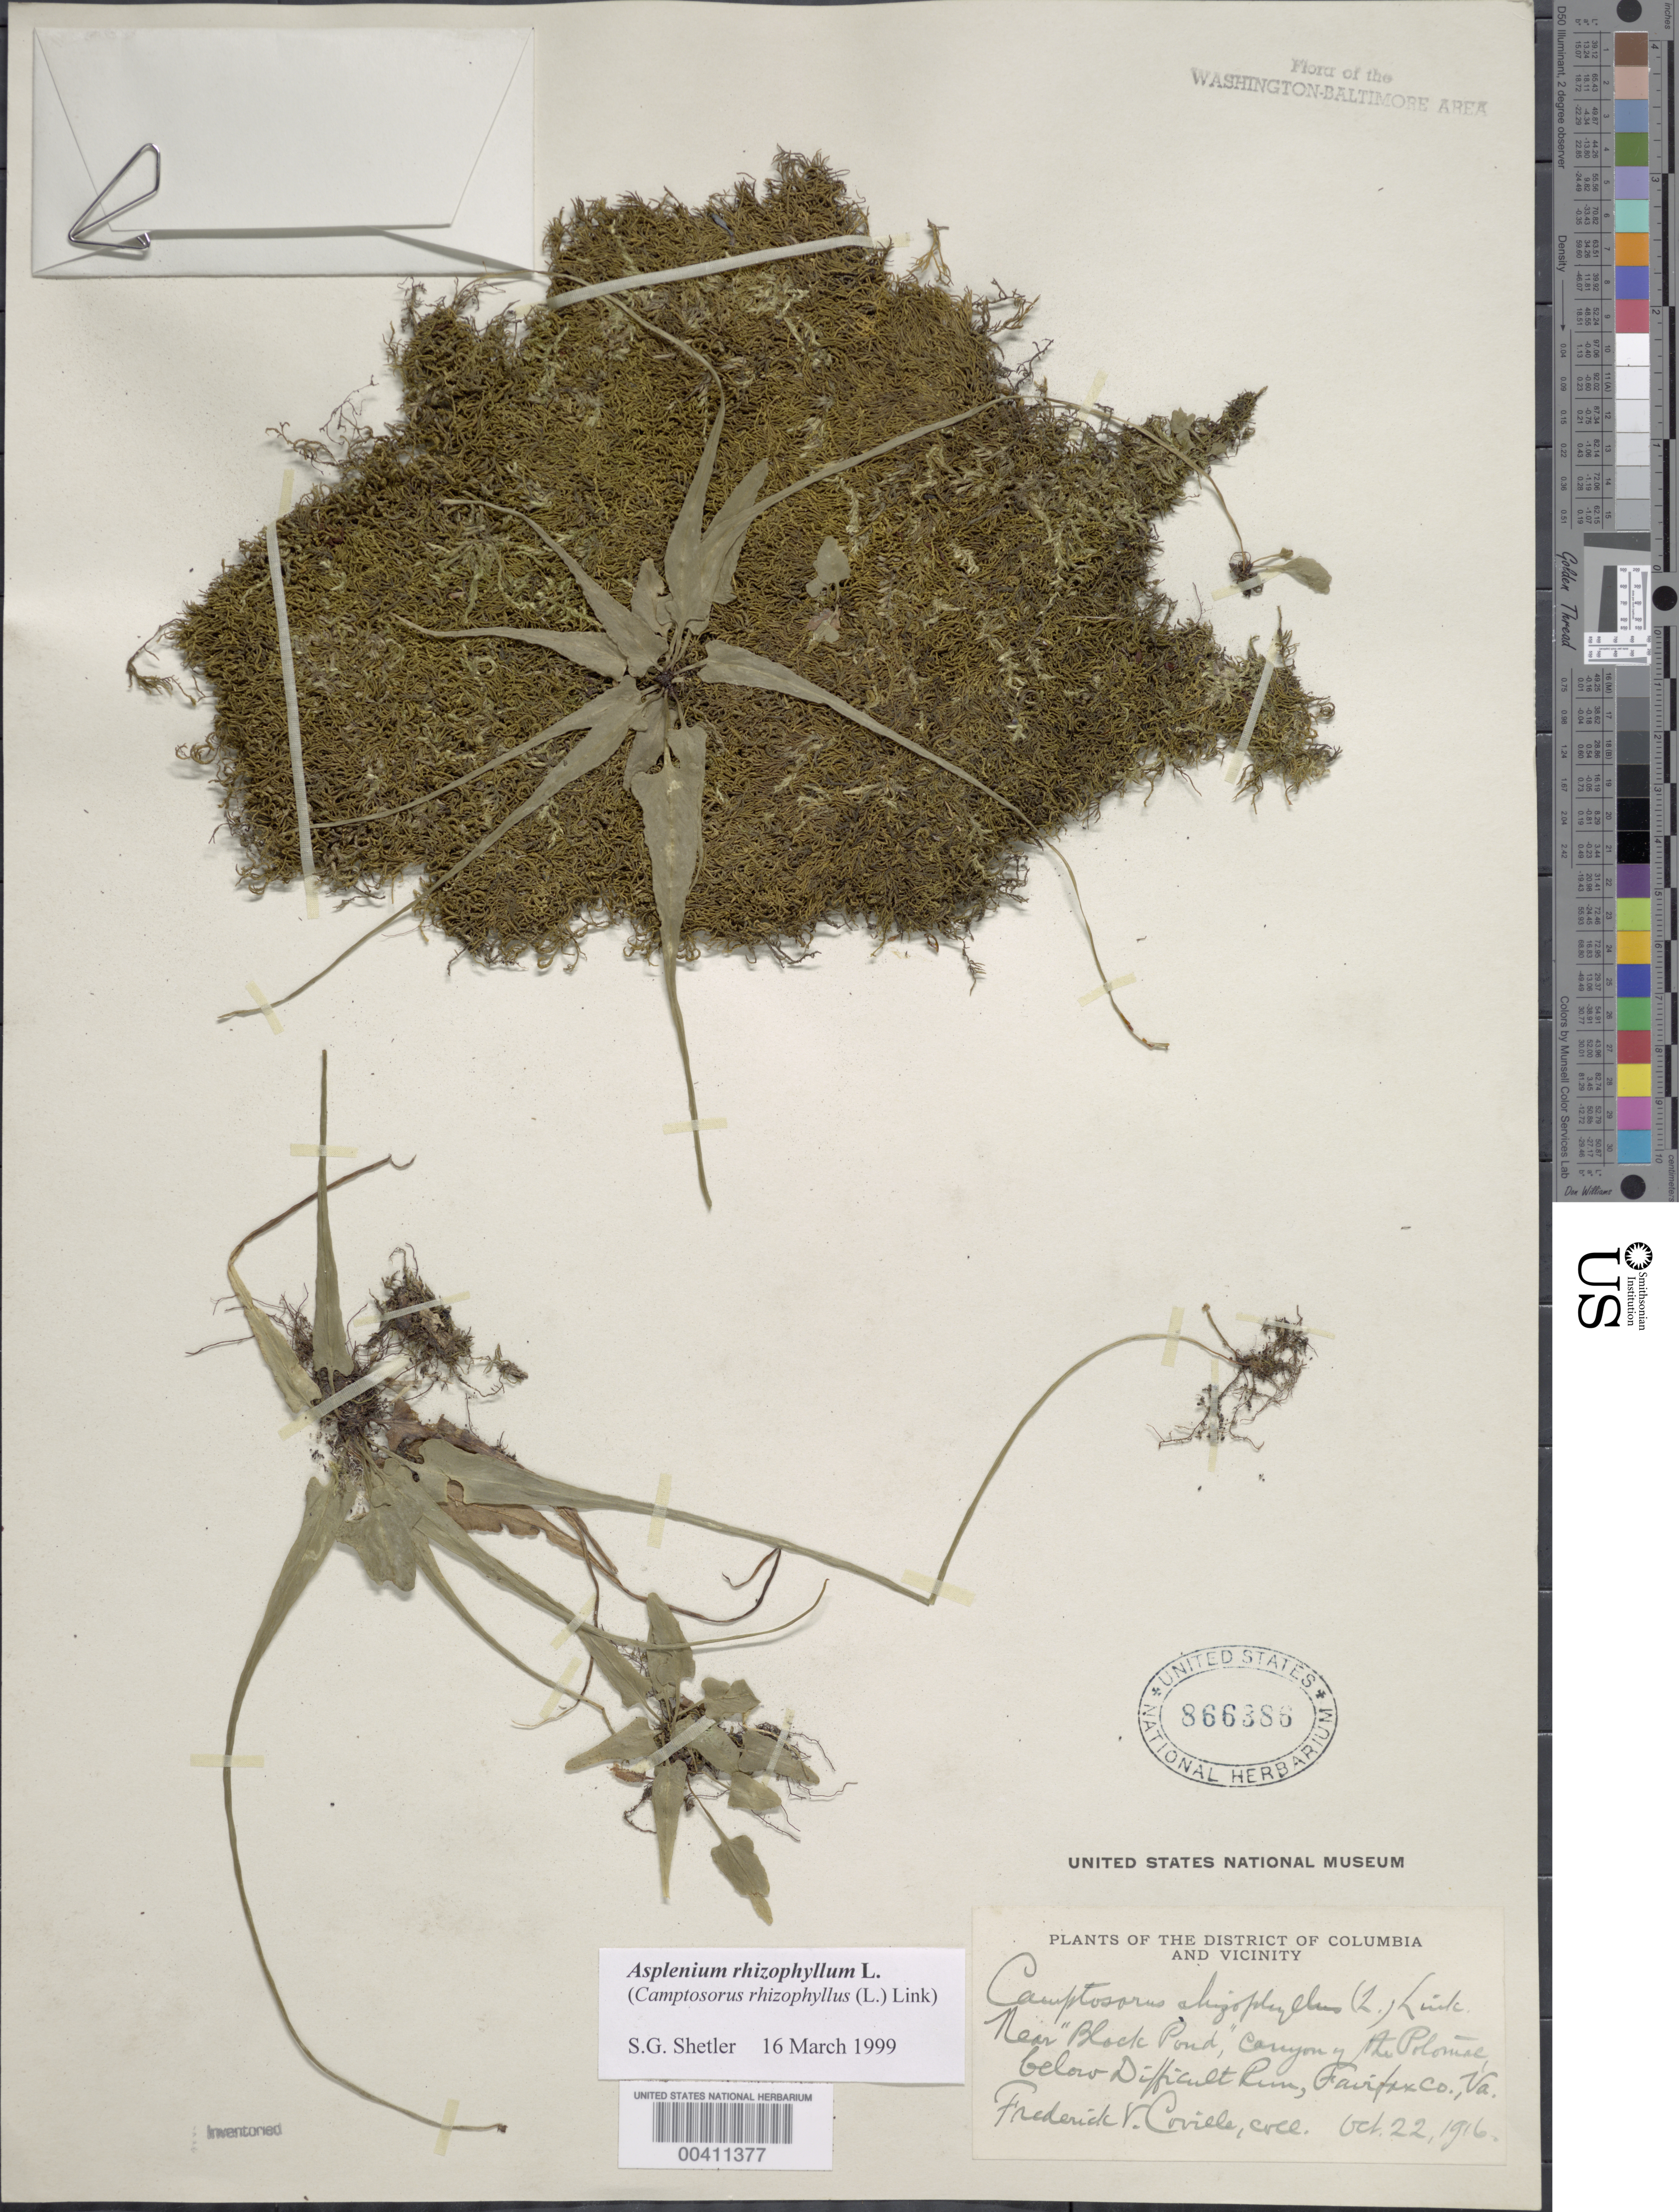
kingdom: Plantae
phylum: Tracheophyta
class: Polypodiopsida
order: Polypodiales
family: Aspleniaceae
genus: Asplenium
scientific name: Asplenium rhizophyllum var. auriculatum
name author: Hieron.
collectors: F. V. Coville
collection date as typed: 22 Oct 1916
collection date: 1916-10-22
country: United States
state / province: Virginia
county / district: Fairfax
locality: Black Pond Canyon of the Potomac, below Difficult Run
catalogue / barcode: US 866386